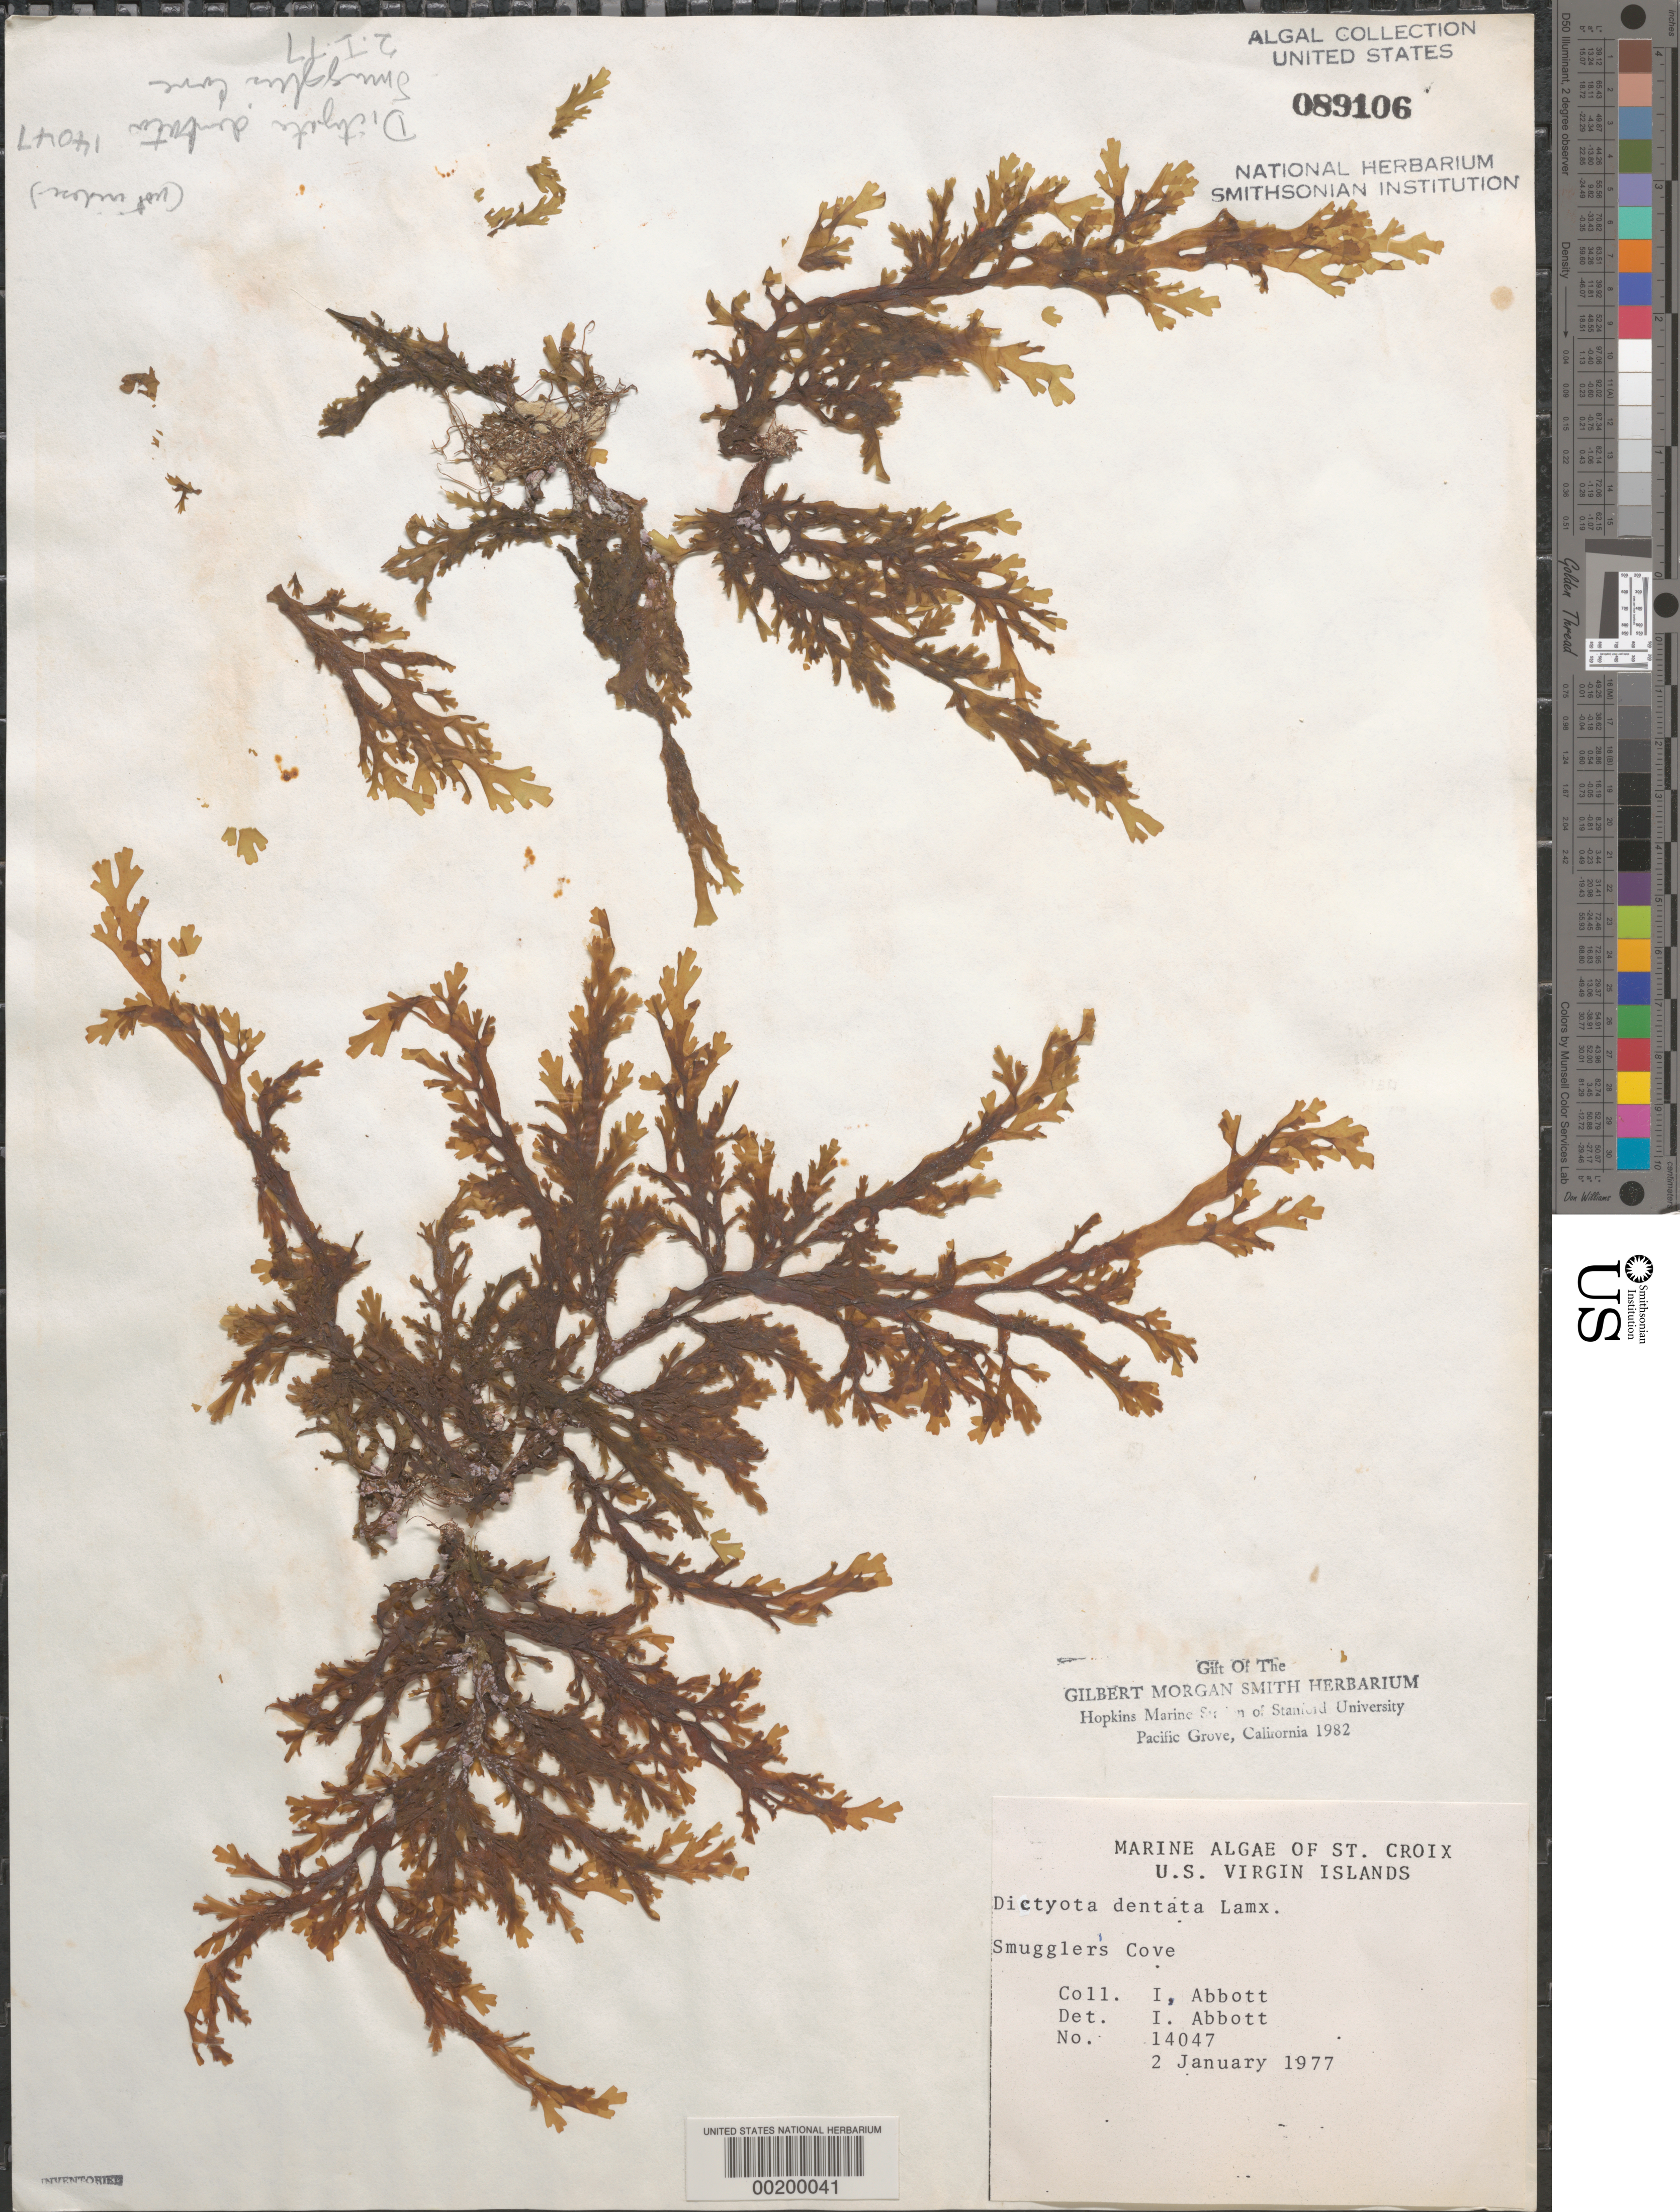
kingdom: Chromista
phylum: Ochrophyta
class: Phaeophyceae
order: Dictyotales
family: Dictyotaceae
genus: Dictyota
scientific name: Dictyota mertensii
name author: (C. Mart.) Kütz.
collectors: I. A. Abbott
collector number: IAA 14047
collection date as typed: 02 Jan 1977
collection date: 1977-01-02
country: U.S. Virgin Islands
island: St. Croix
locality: Smuggler's Cove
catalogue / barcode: US 89106